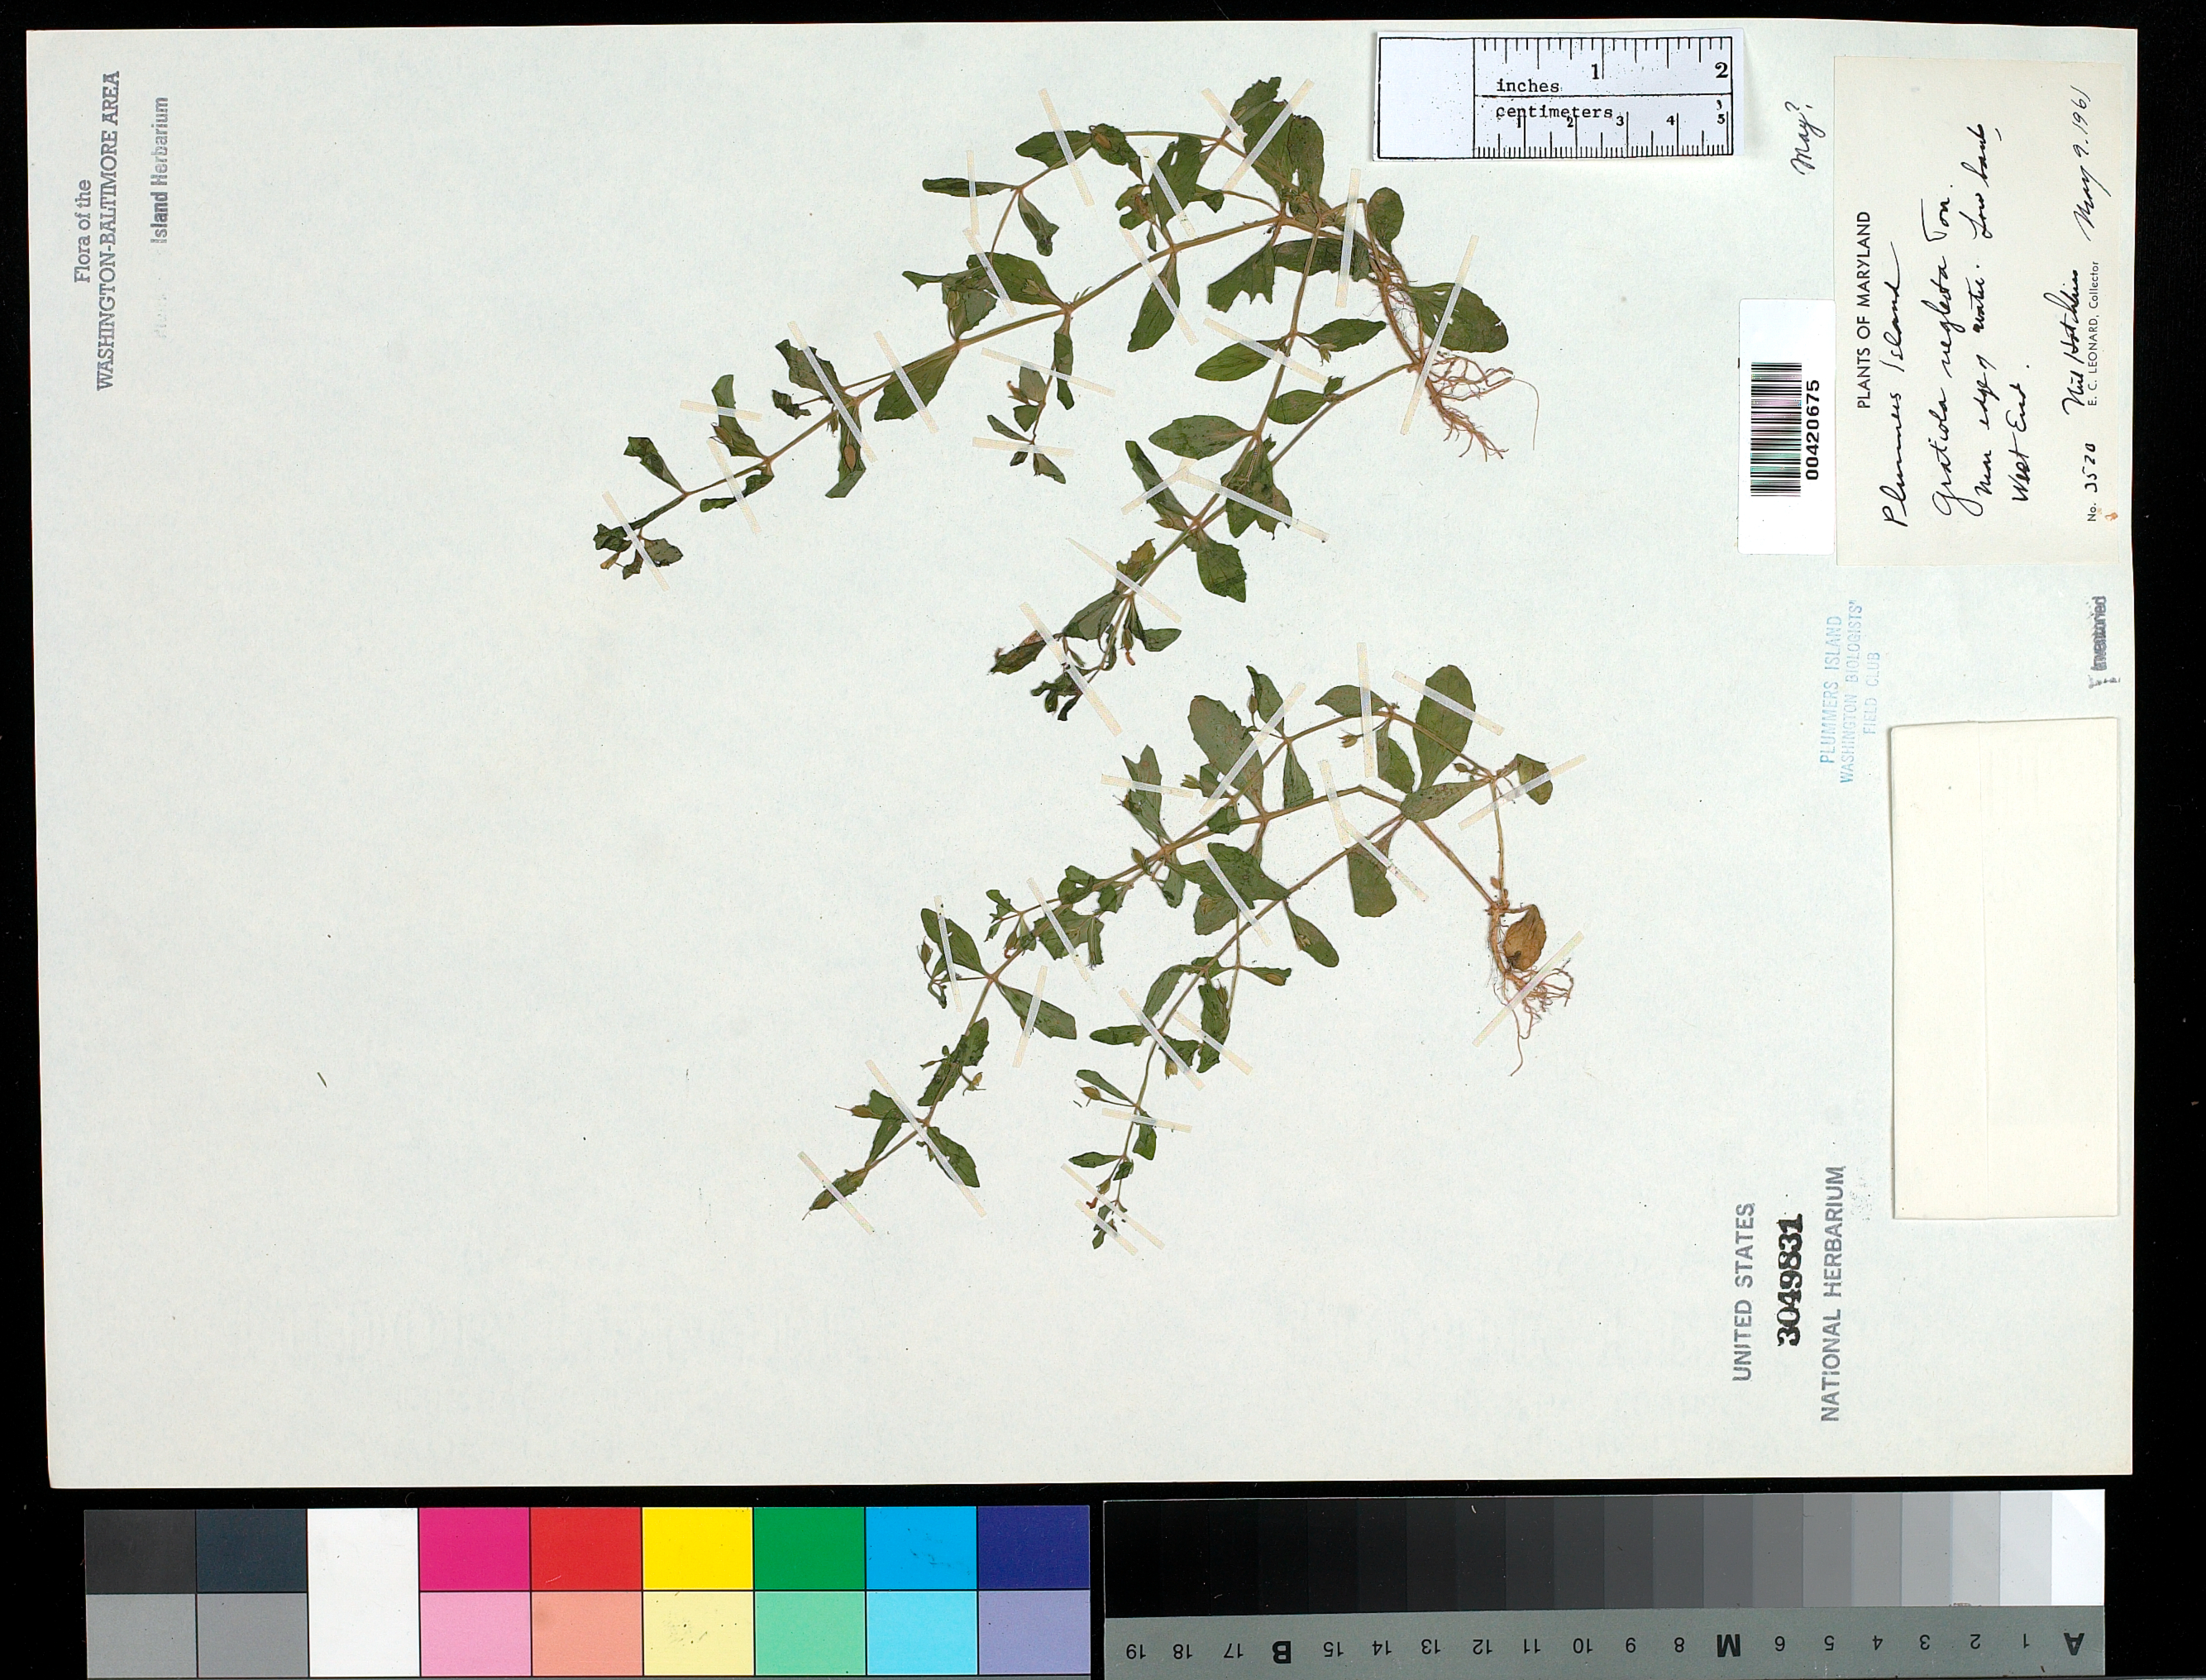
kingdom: Plantae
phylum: Tracheophyta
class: Magnoliopsida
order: Lamiales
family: Plantaginaceae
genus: Gratiola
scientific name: Gratiola neglecta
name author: Torr.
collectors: E. C. Leonard & N. Hotchkiss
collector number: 3520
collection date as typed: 09 May 1961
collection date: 1961-05-09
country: United States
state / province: Maryland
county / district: Montgomery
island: Plummers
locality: Plummer's Island; west end C. & O. Canal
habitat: Near edge of water, low bank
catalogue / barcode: US 3049831